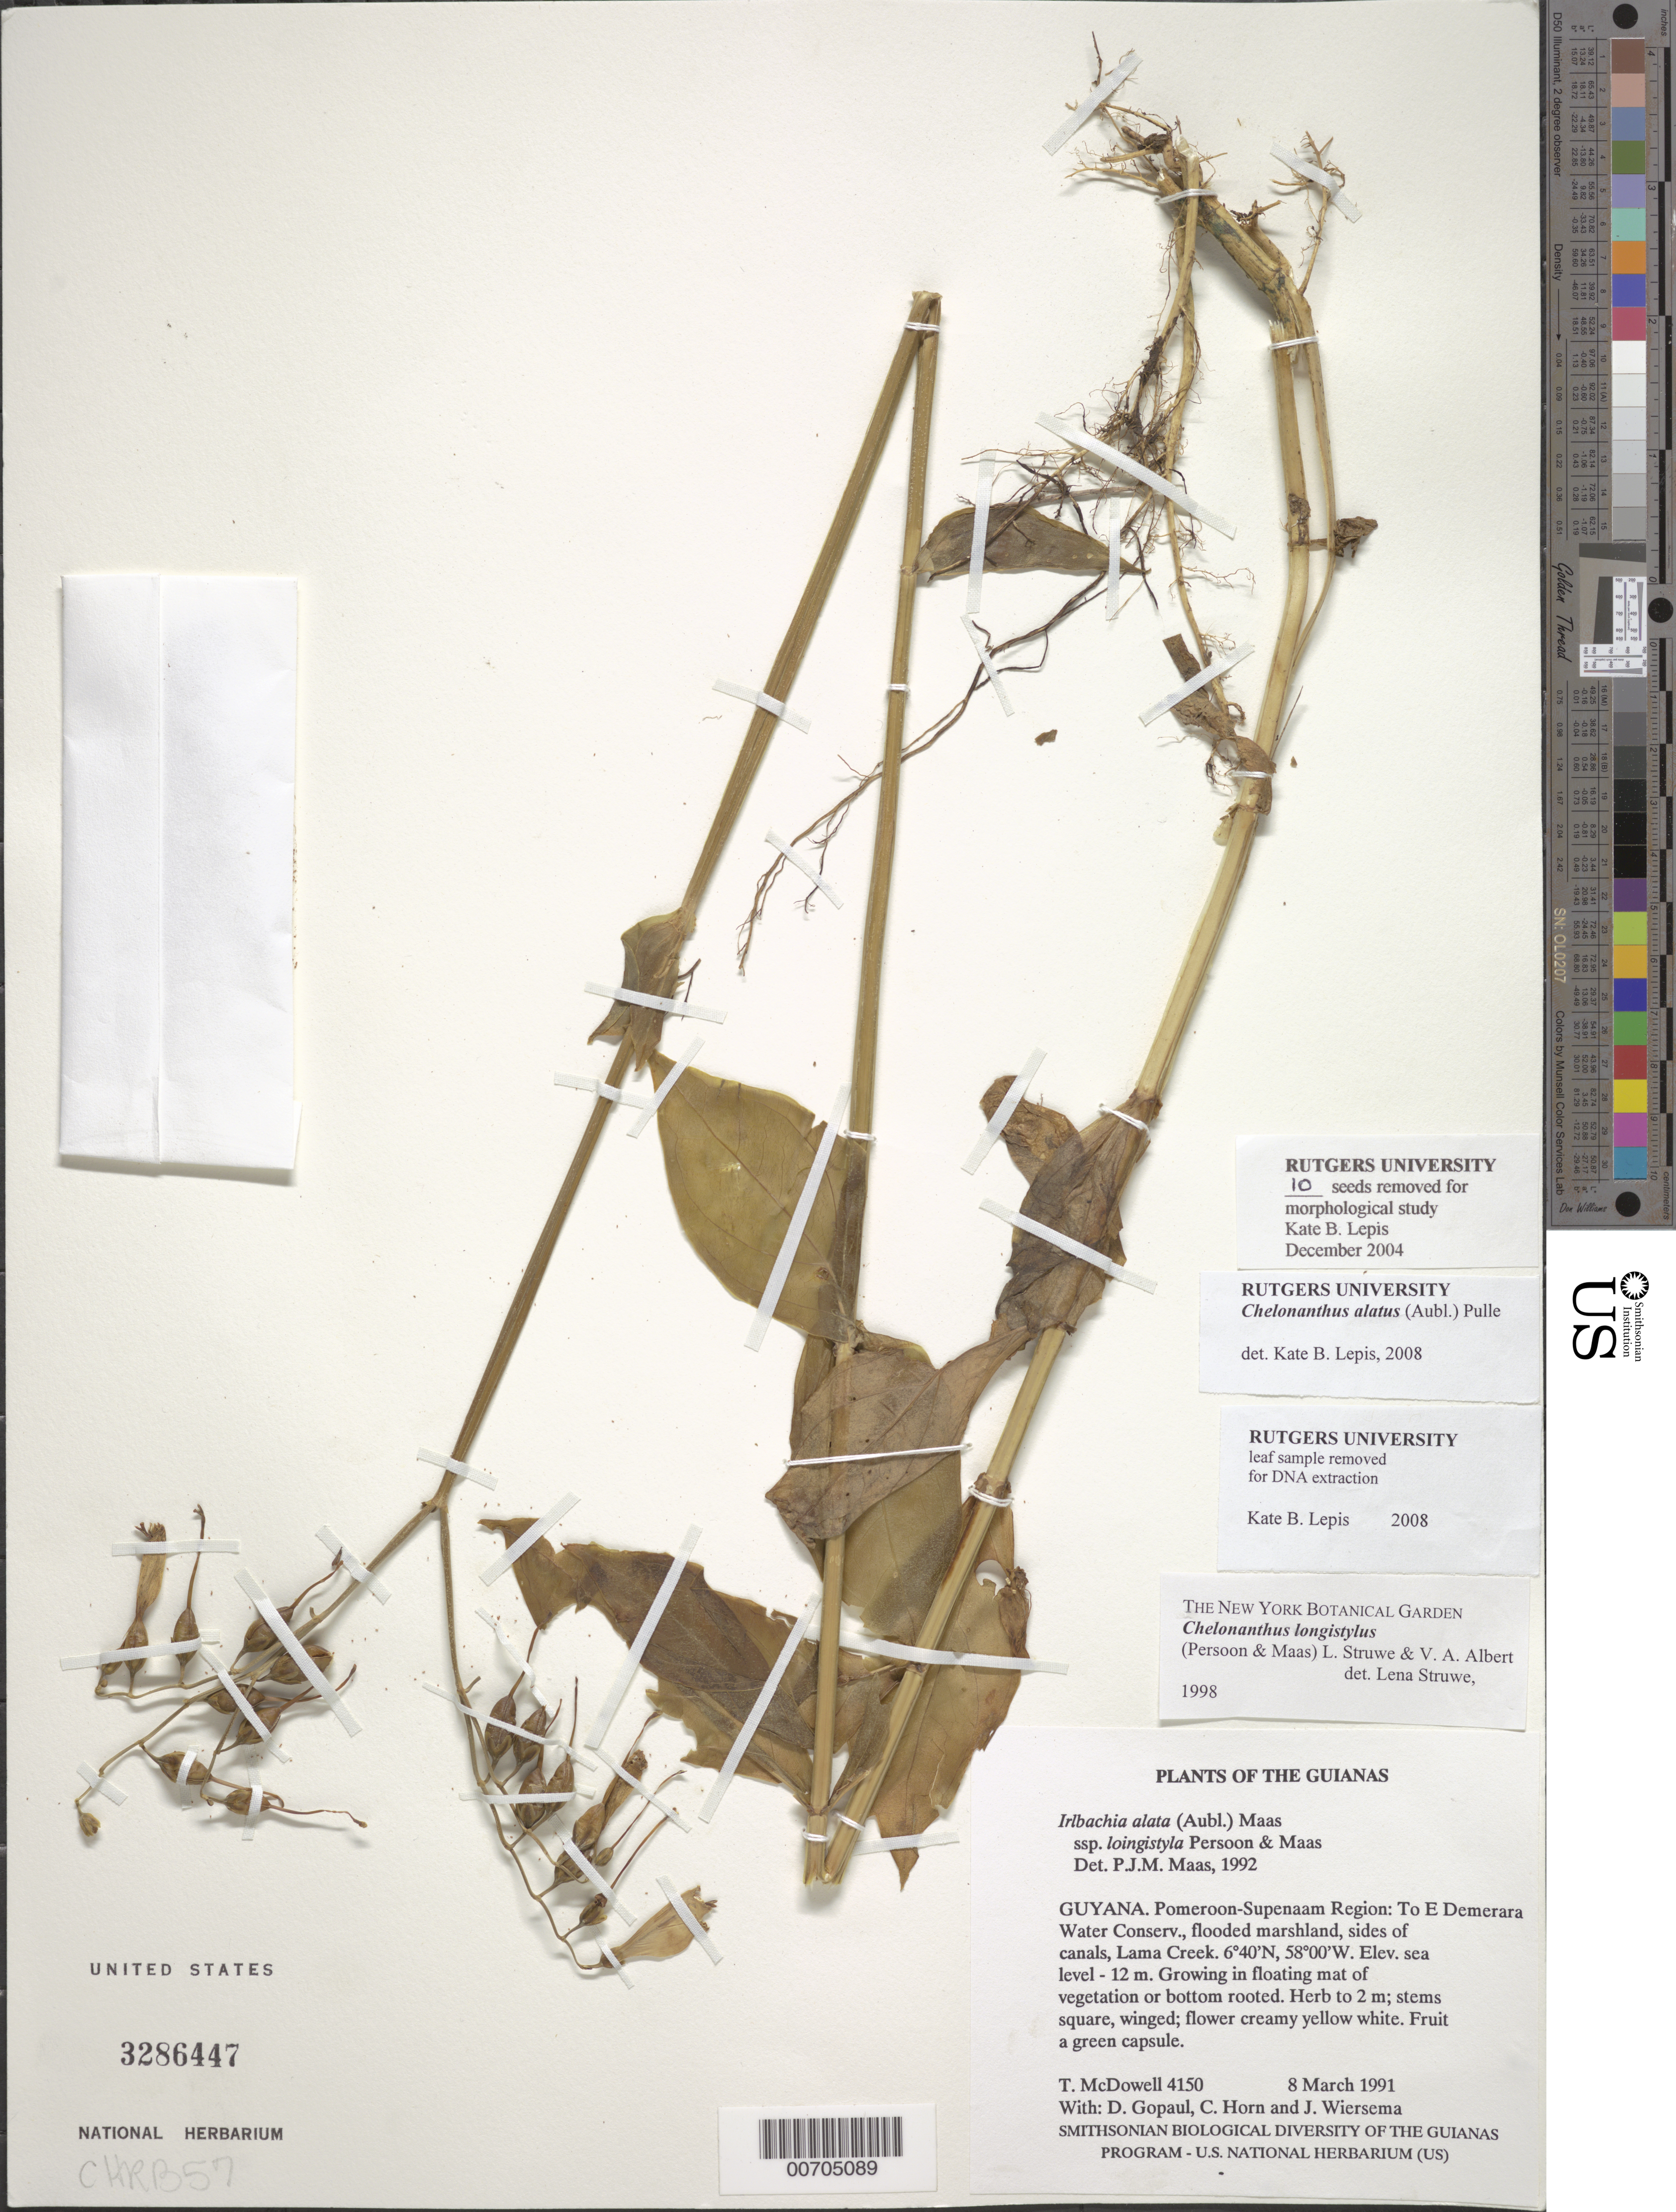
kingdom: Plantae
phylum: Tracheophyta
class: Magnoliopsida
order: Gentianales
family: Gentianaceae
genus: Chelonanthus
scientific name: Chelonanthus alatus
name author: (Aubl.) Pulle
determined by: Lepis, Kate B.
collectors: T. McDowell, D. Gopaul, C. N. Horn & J. H. Wiersema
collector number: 4150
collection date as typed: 8 March 1991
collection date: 1991-03-08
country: Guyana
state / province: Demerara-Mahaica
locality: To E Demerara Water Conservancy, Lama Creek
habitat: Flooded marshland, sides of canals; growing in floating mat of vegetation or bottom rooted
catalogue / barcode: US 3286447